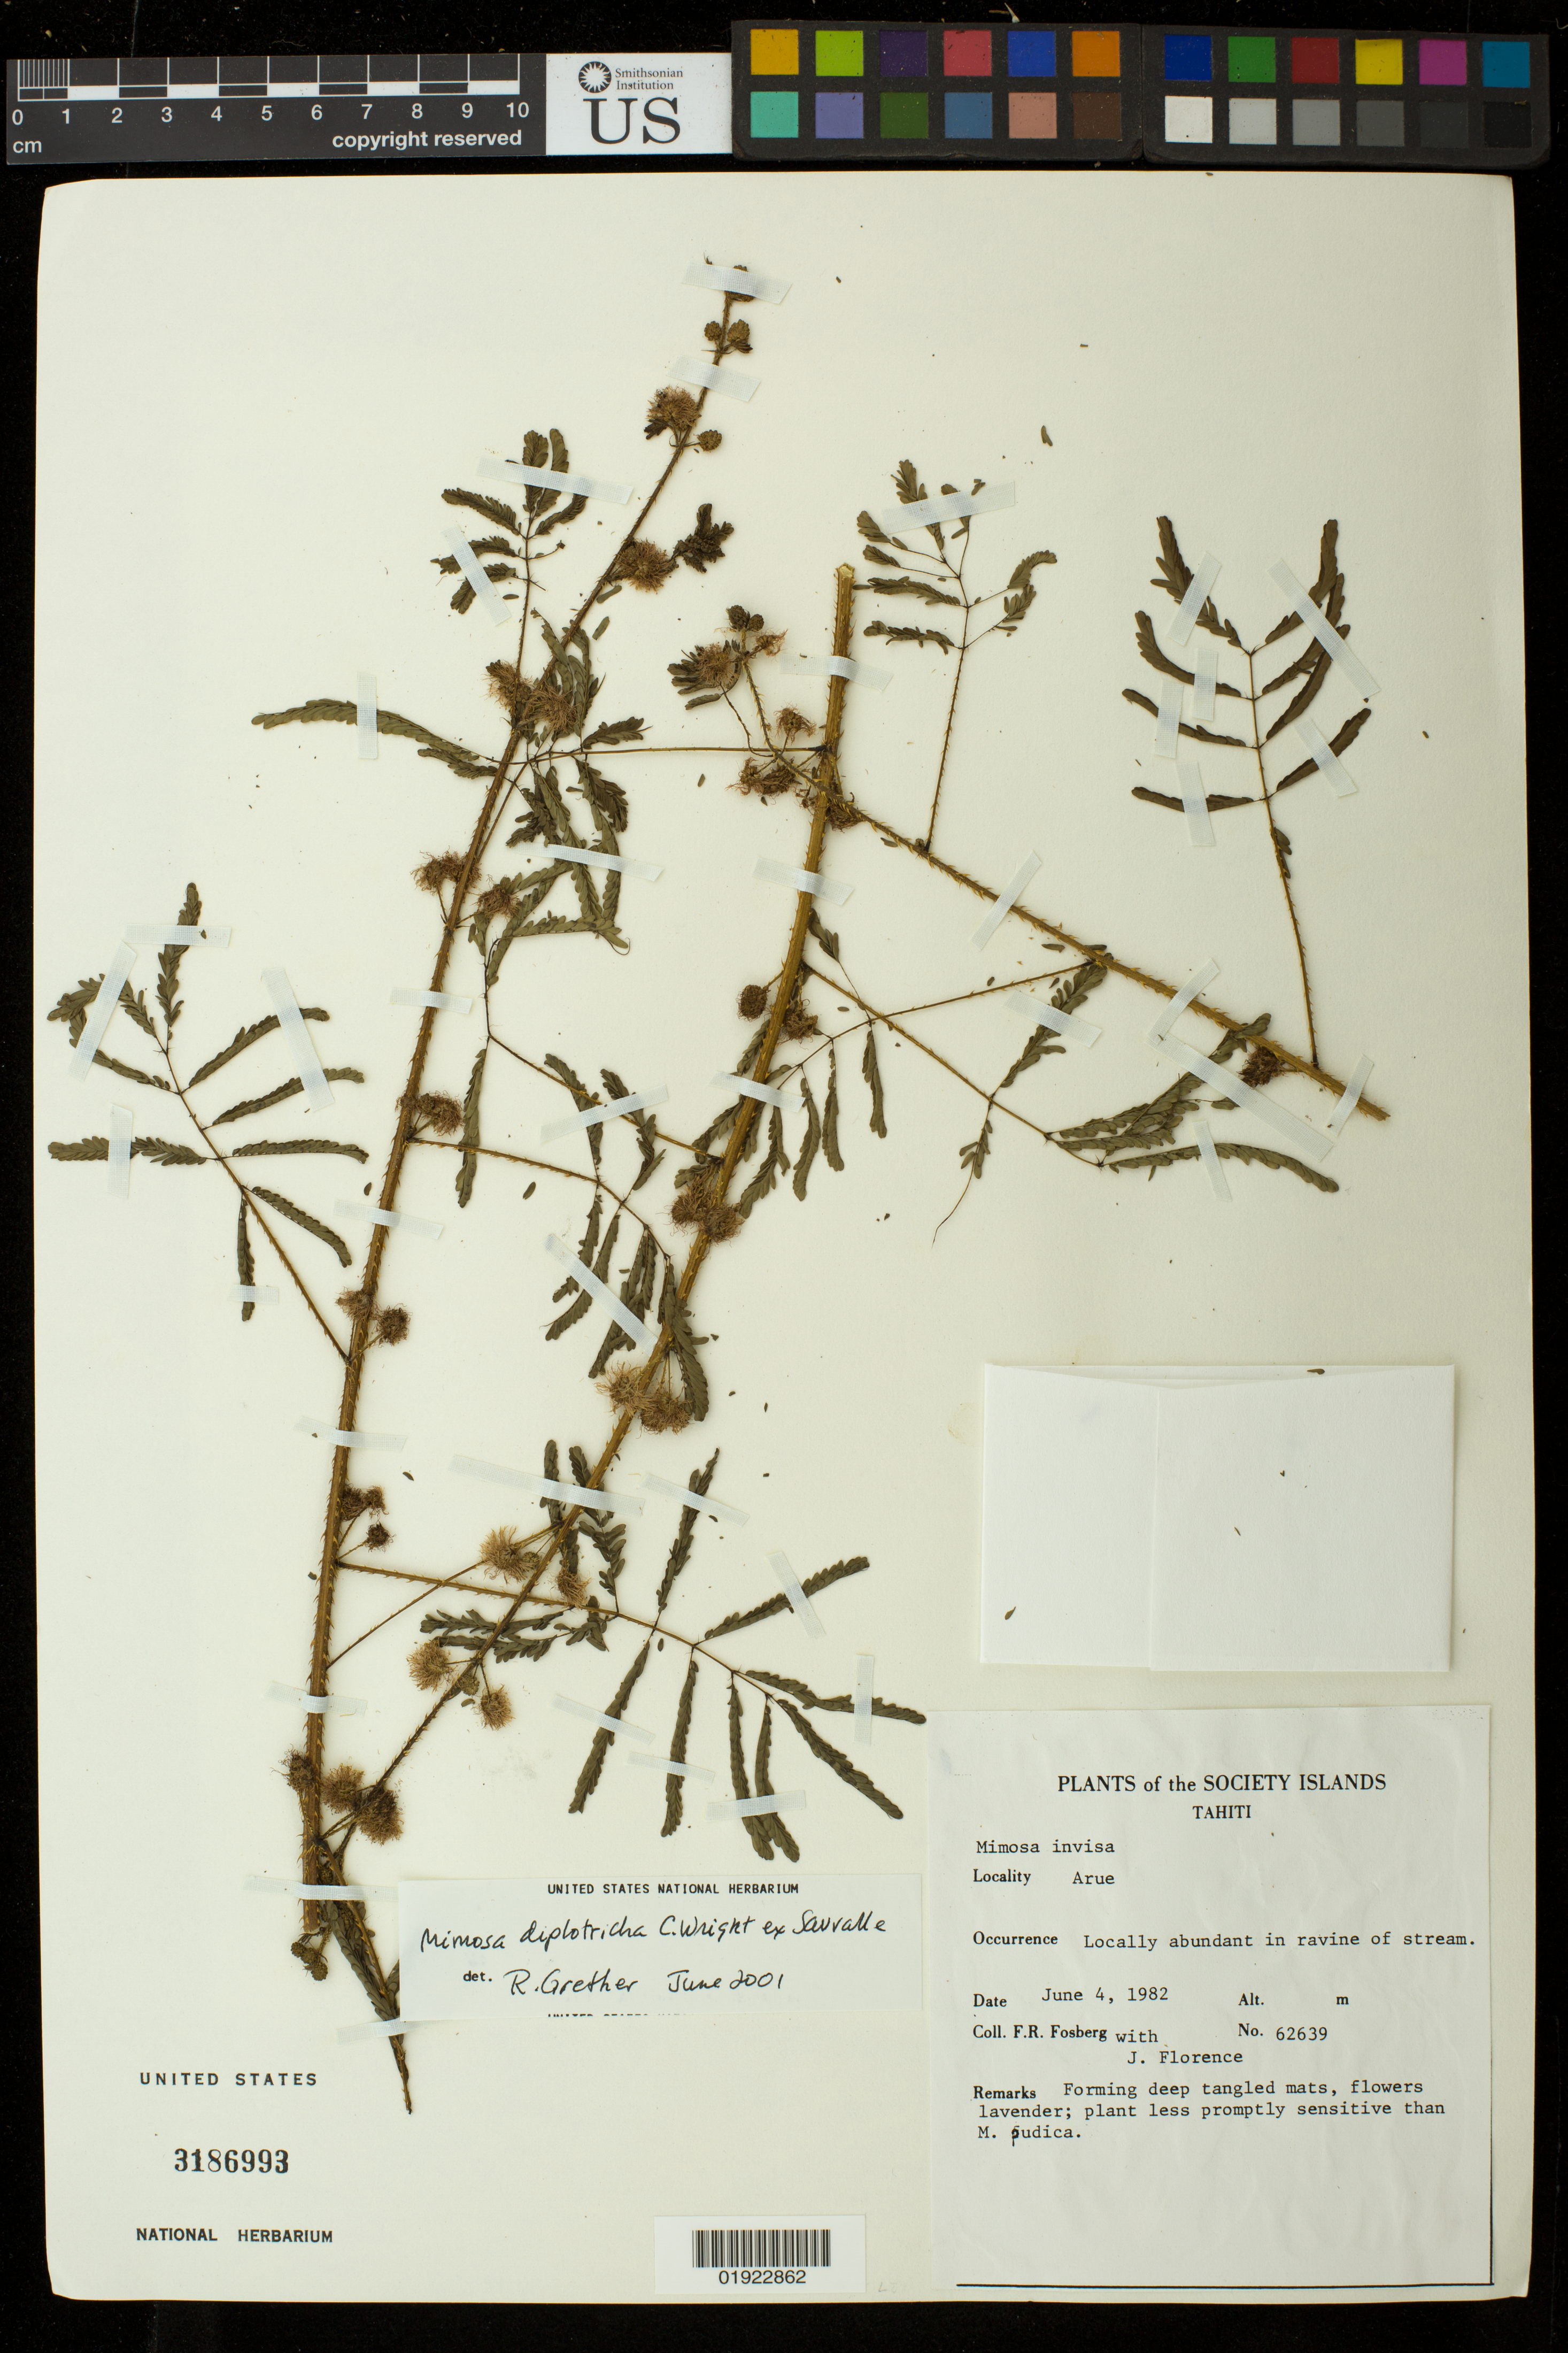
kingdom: Plantae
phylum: Tracheophyta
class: Magnoliopsida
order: Fabales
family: Fabaceae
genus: Mimosa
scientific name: Mimosa diplotricha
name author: C. Wright in Sauvalle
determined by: Grether, R.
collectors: F. R. Fosberg & J. Florence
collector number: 62639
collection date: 1982-06-04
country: French Polynesia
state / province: Society Islands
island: Tahiti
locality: Arue.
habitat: Locally abundant in ravine of stream.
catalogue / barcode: US 3186993